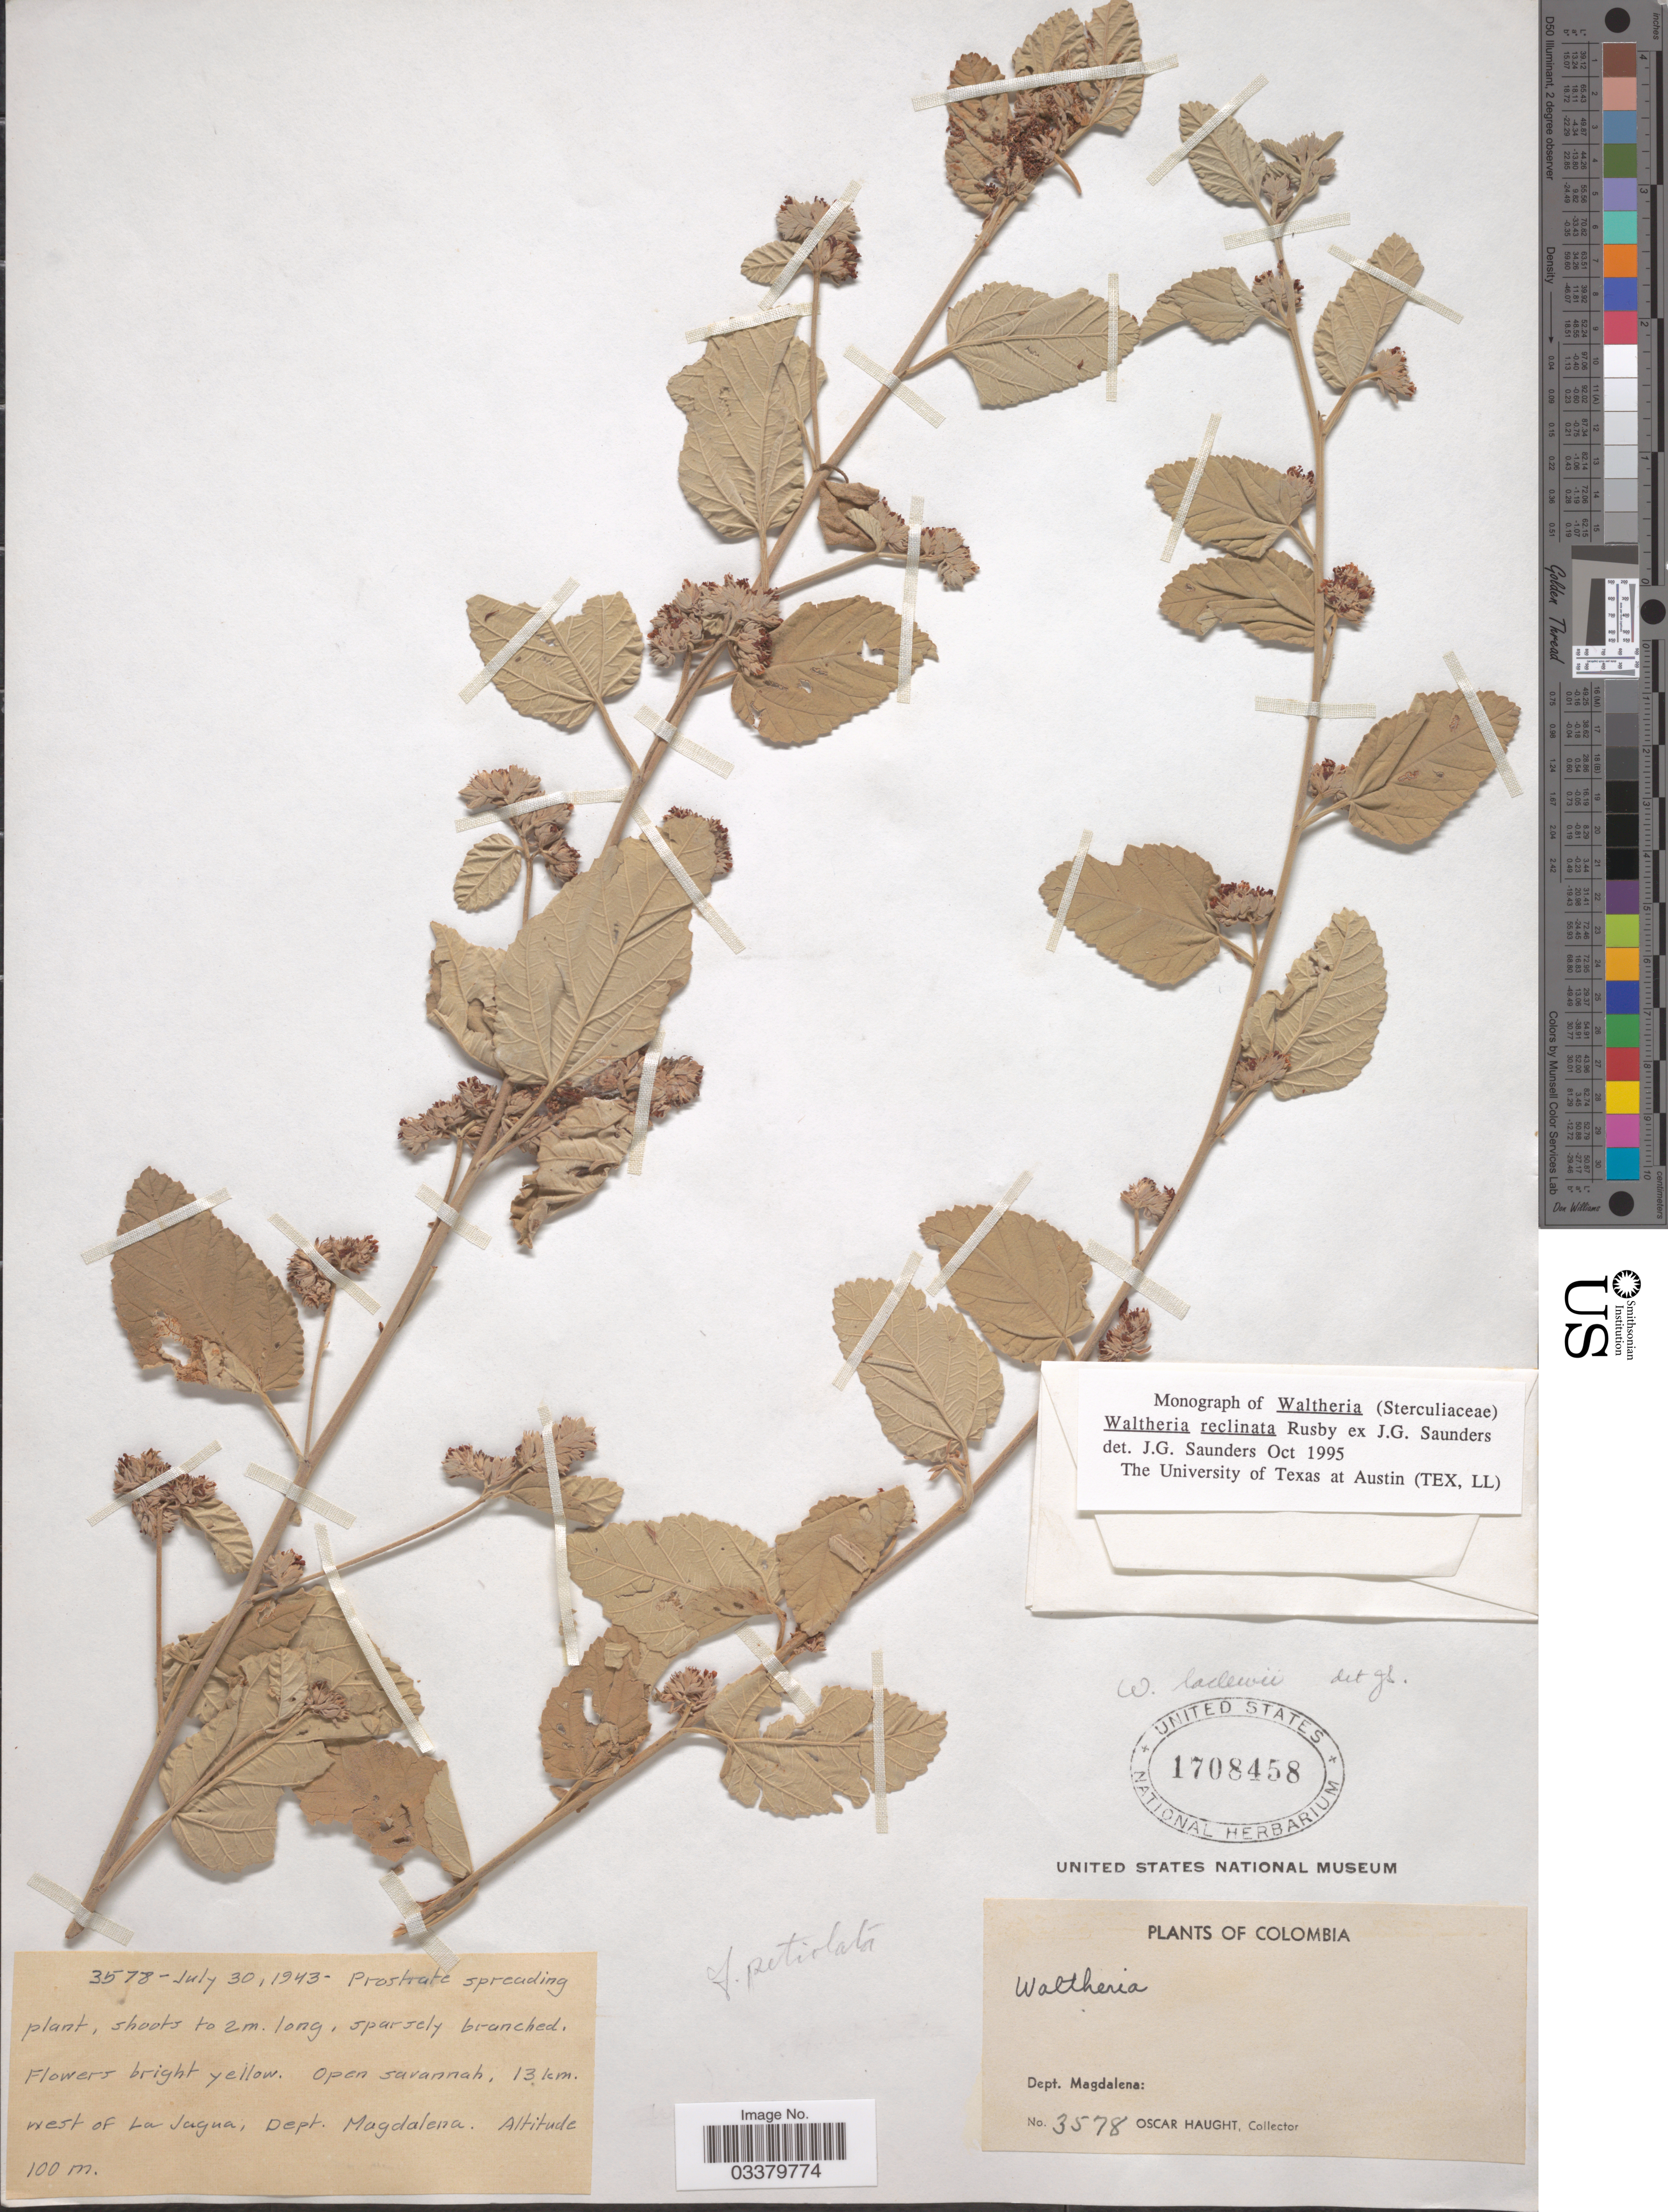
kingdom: Plantae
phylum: Tracheophyta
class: Magnoliopsida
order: Malvales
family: Malvaceae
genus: Waltheria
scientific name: Waltheria reclinata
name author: Rusby ex J.G. Saunders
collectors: O. L. Haught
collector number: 3578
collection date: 1943-07-30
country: Colombia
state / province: Magdalena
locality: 13km. west of La Jagua, Dept. Magdalena.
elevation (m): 100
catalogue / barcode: US 1708458